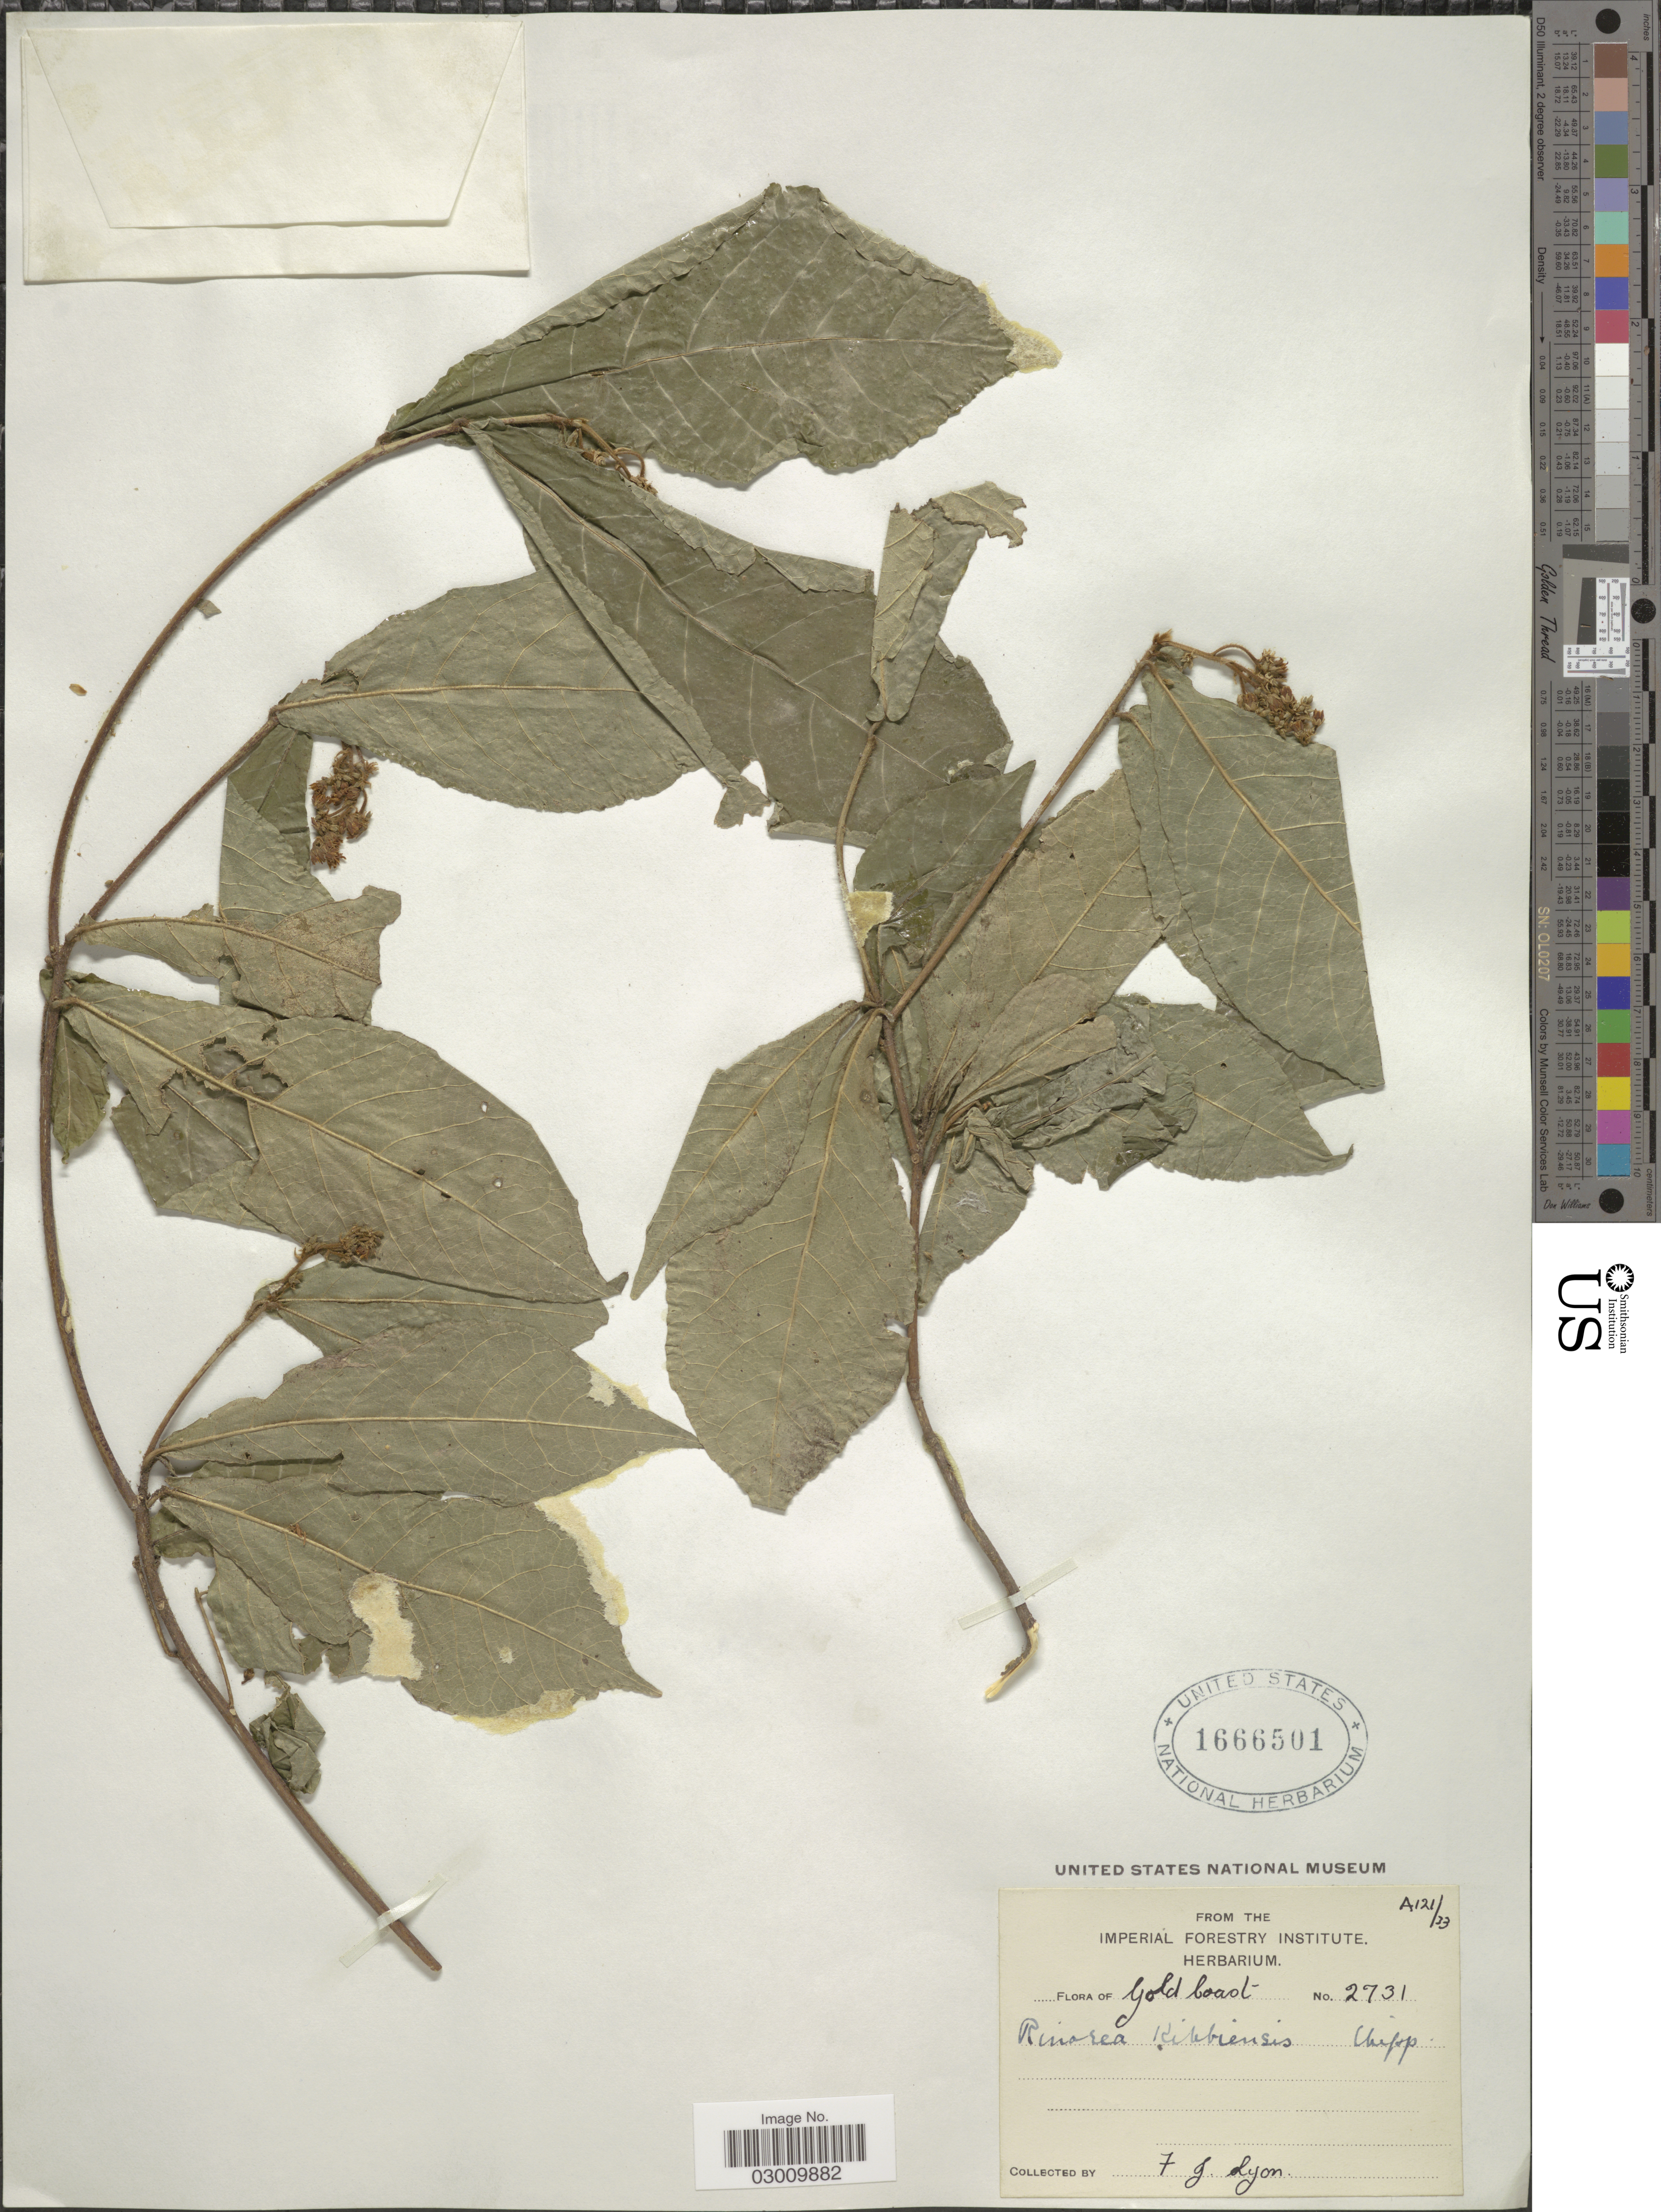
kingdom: Plantae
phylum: Tracheophyta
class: Magnoliopsida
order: Malpighiales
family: Violaceae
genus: Rinorea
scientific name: Rinorea kibbiensis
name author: Chipp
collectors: F. Lyon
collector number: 2731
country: Ghana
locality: Gold Coast.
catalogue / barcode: US 1666501